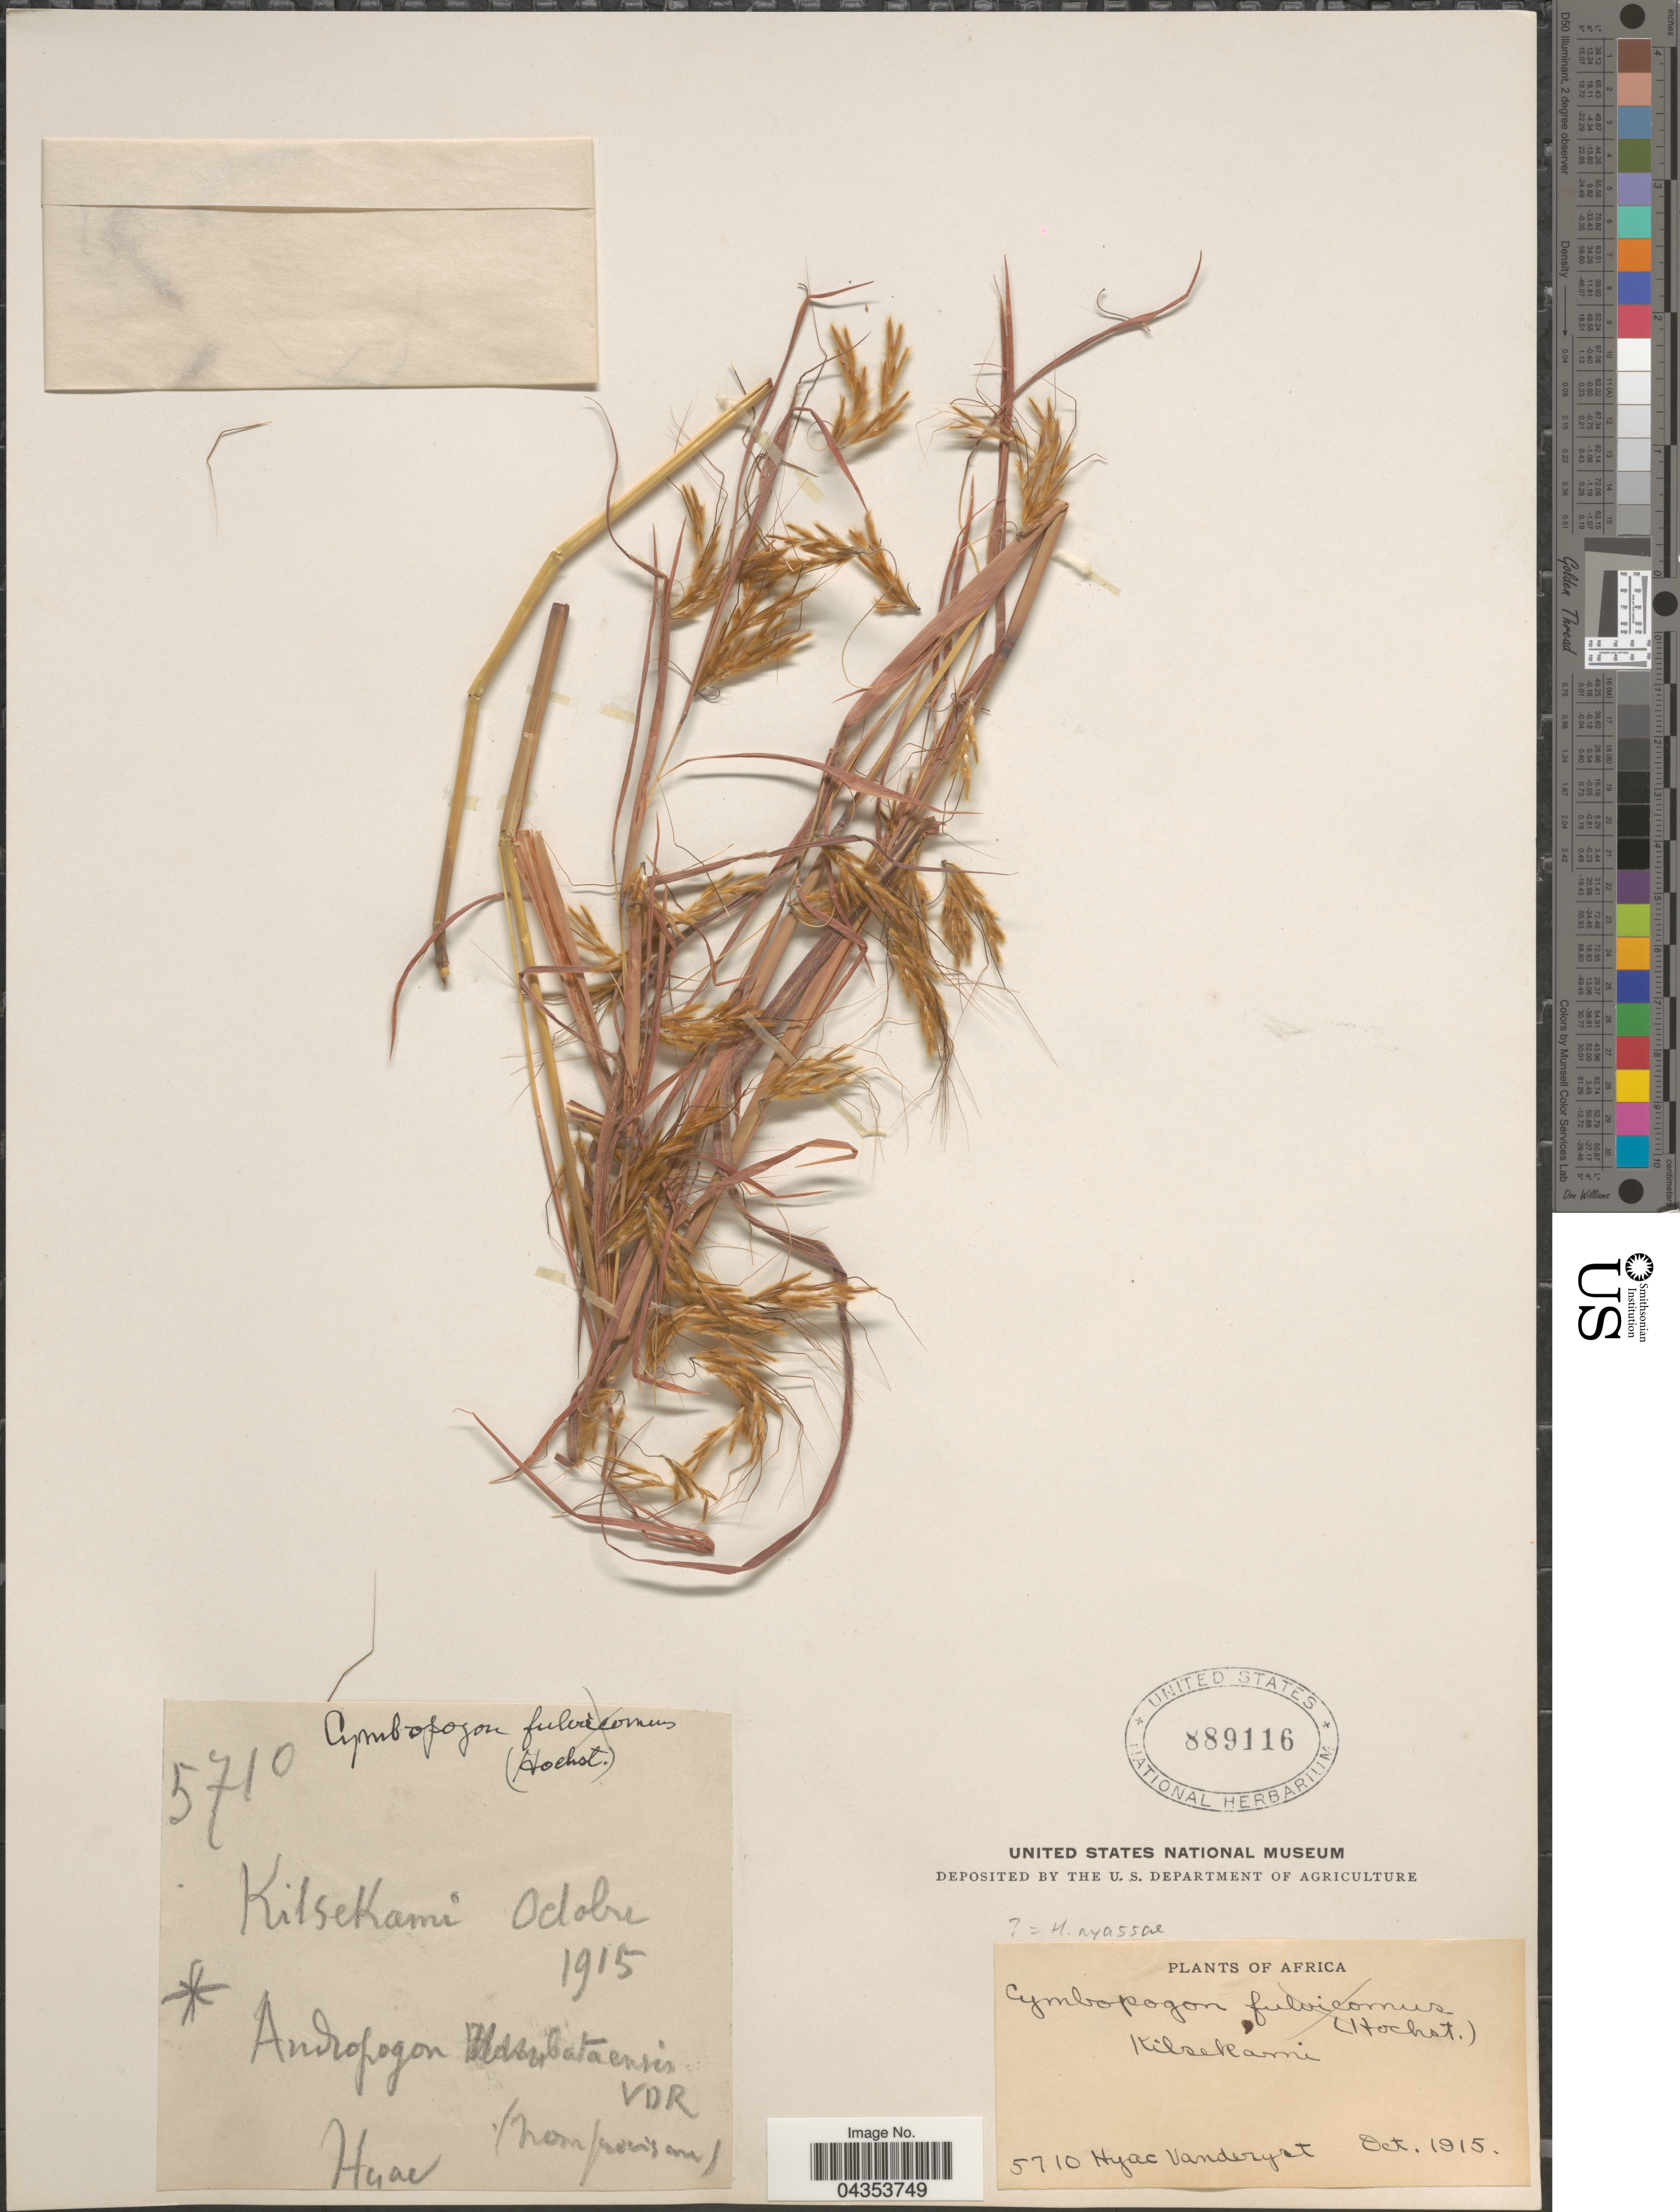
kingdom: Plantae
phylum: Tracheophyta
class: Liliopsida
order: Poales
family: Poaceae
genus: Hyparrhenia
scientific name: Hyparrhenia nyassae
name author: (Rendle) Stapf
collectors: H. Vanderyst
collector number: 5710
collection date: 1915-10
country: Congo, Democratic Republic of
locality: Africa. Kitsekami.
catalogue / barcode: US 889116